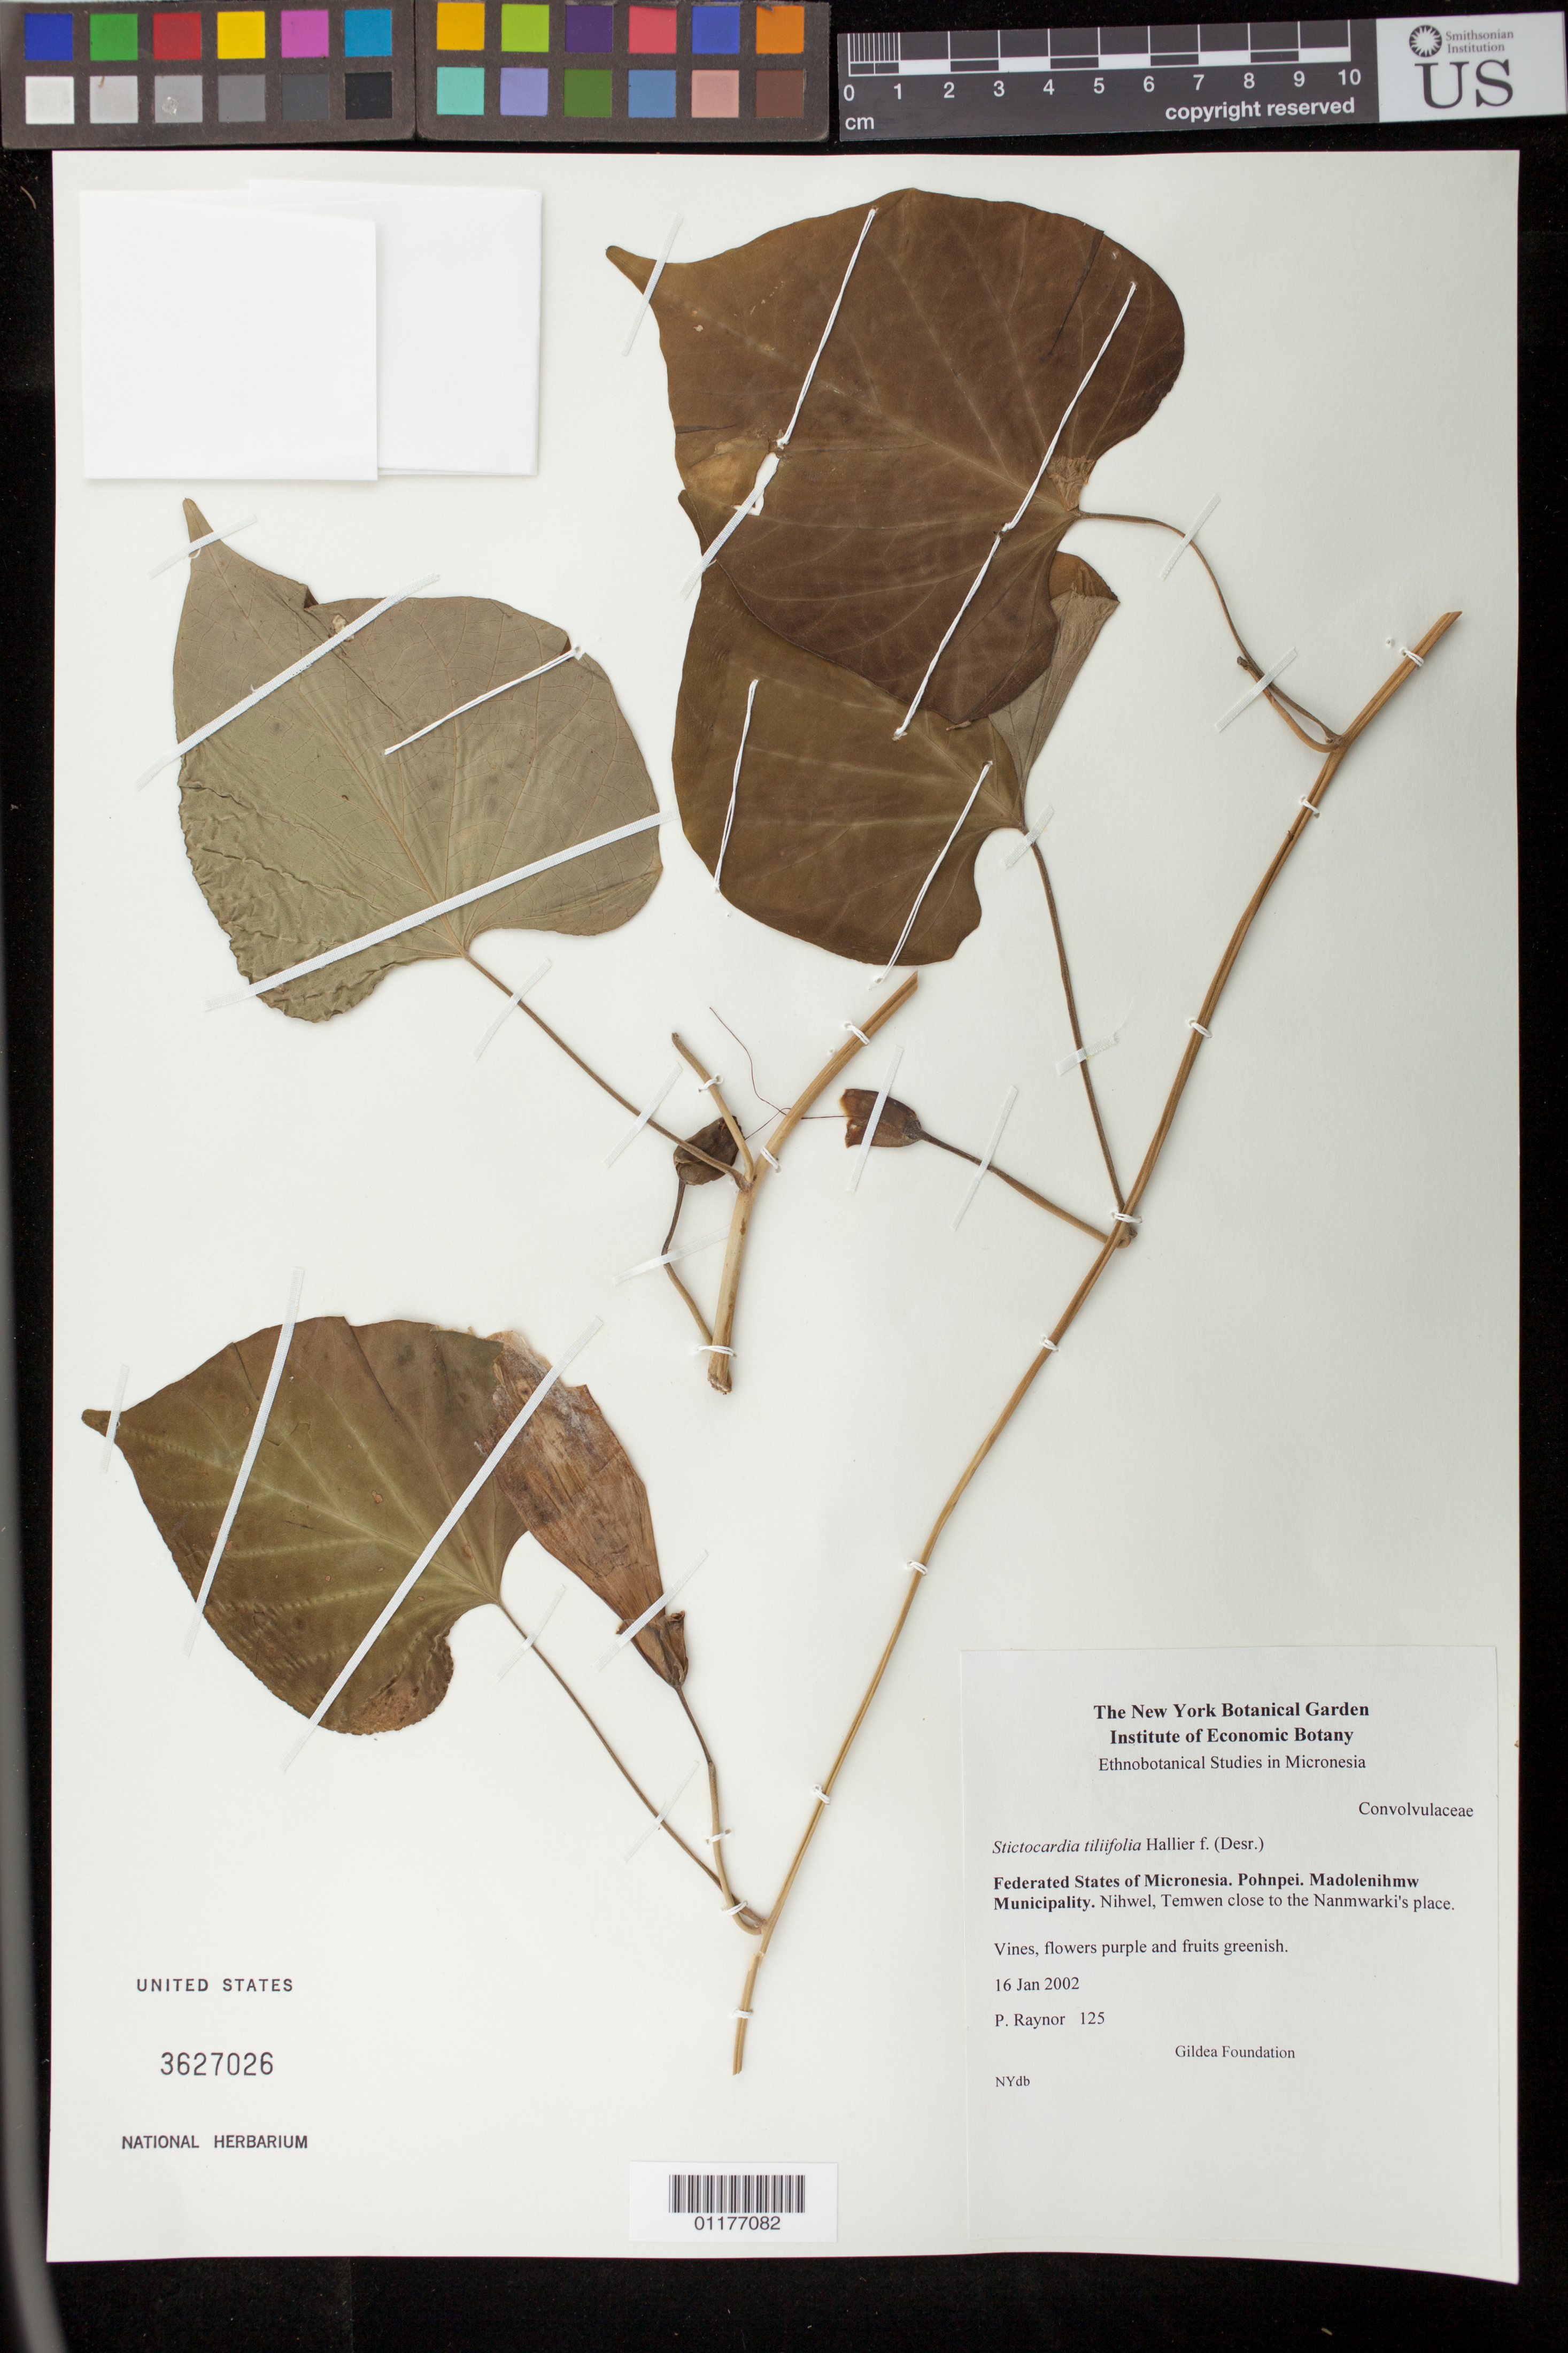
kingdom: Plantae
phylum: Tracheophyta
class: Magnoliopsida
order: Solanales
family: Convolvulaceae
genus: Stictocardia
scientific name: Stictocardia tiliifolia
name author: (Desr.) Hallier f.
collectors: P. Raynor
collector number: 125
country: Micronesia, Federated States of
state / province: Pohnpei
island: Pohnpei [Ponape]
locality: Madolenihmw, Nihwel, Temwen close to the Nanmwarki's place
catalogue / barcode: US 3627026